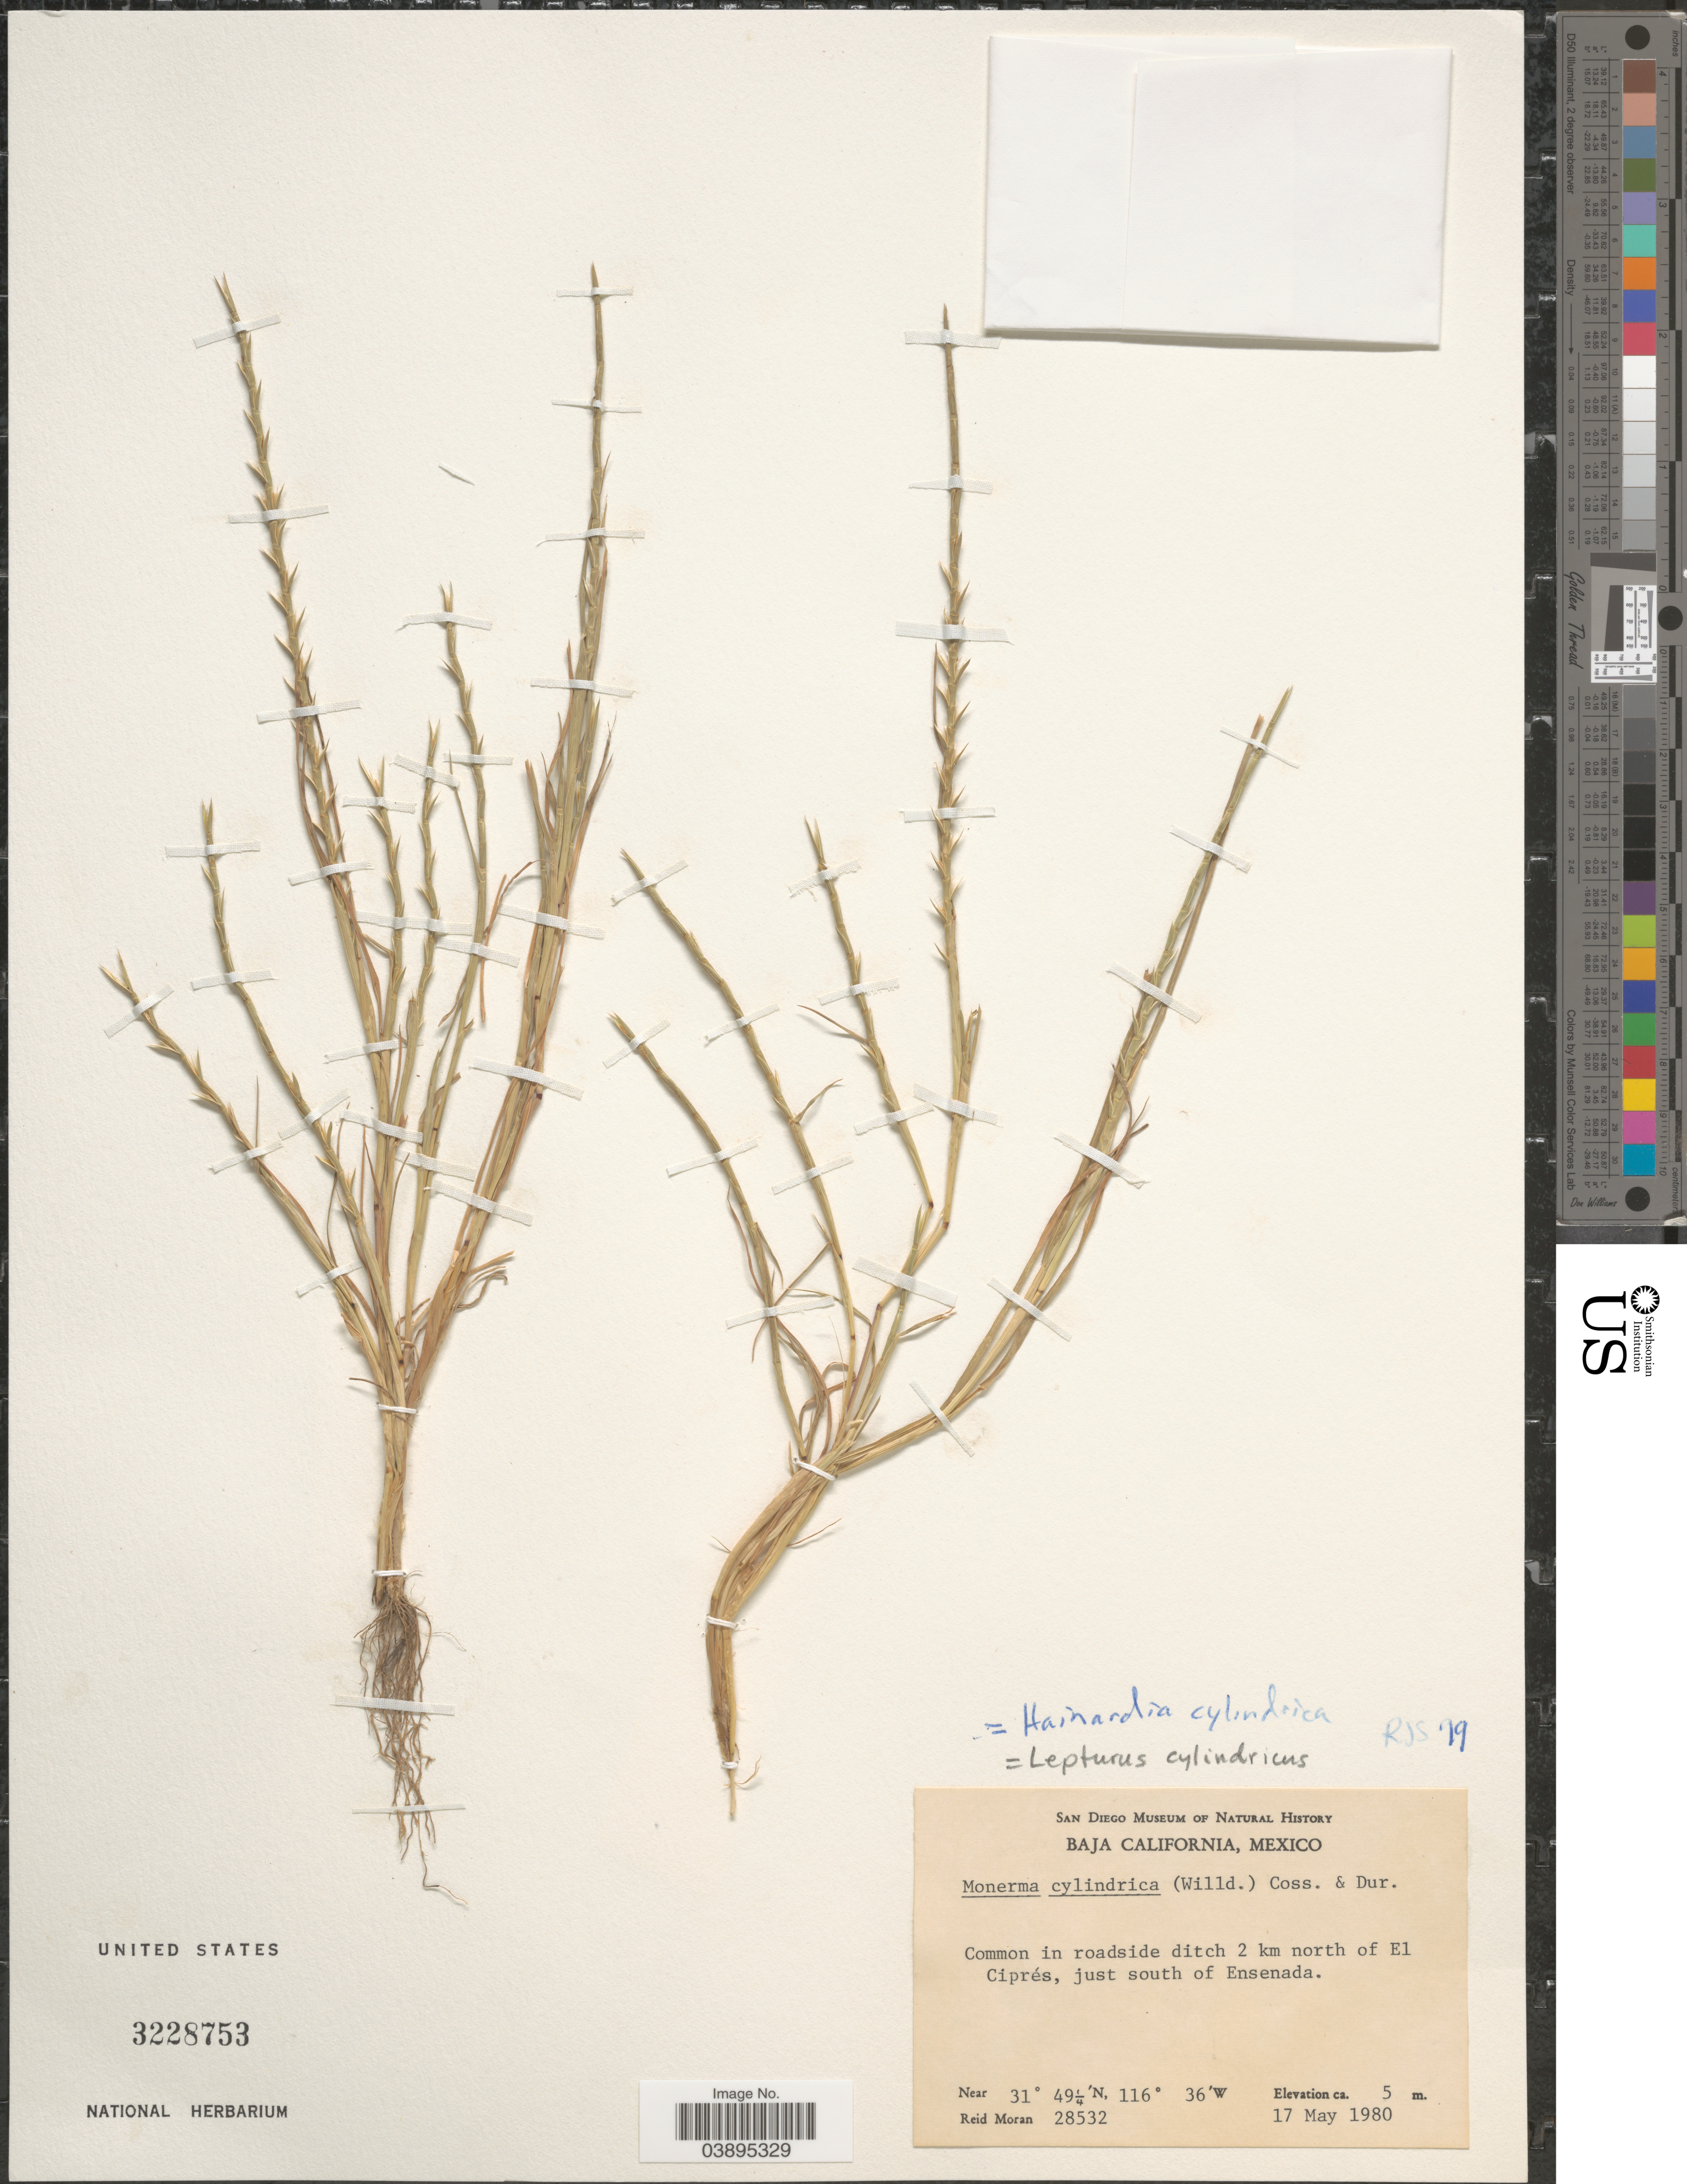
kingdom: Plantae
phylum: Tracheophyta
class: Liliopsida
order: Poales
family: Poaceae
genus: Hainardia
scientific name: Hainardia cylindrica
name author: (Willd.) Greuter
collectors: R. Moran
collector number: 28532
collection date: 1980-05-17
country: Mexico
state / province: Baja California Norte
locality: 2 km north of El Ciprés, just south of Ensenada.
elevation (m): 5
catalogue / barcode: US 3228753